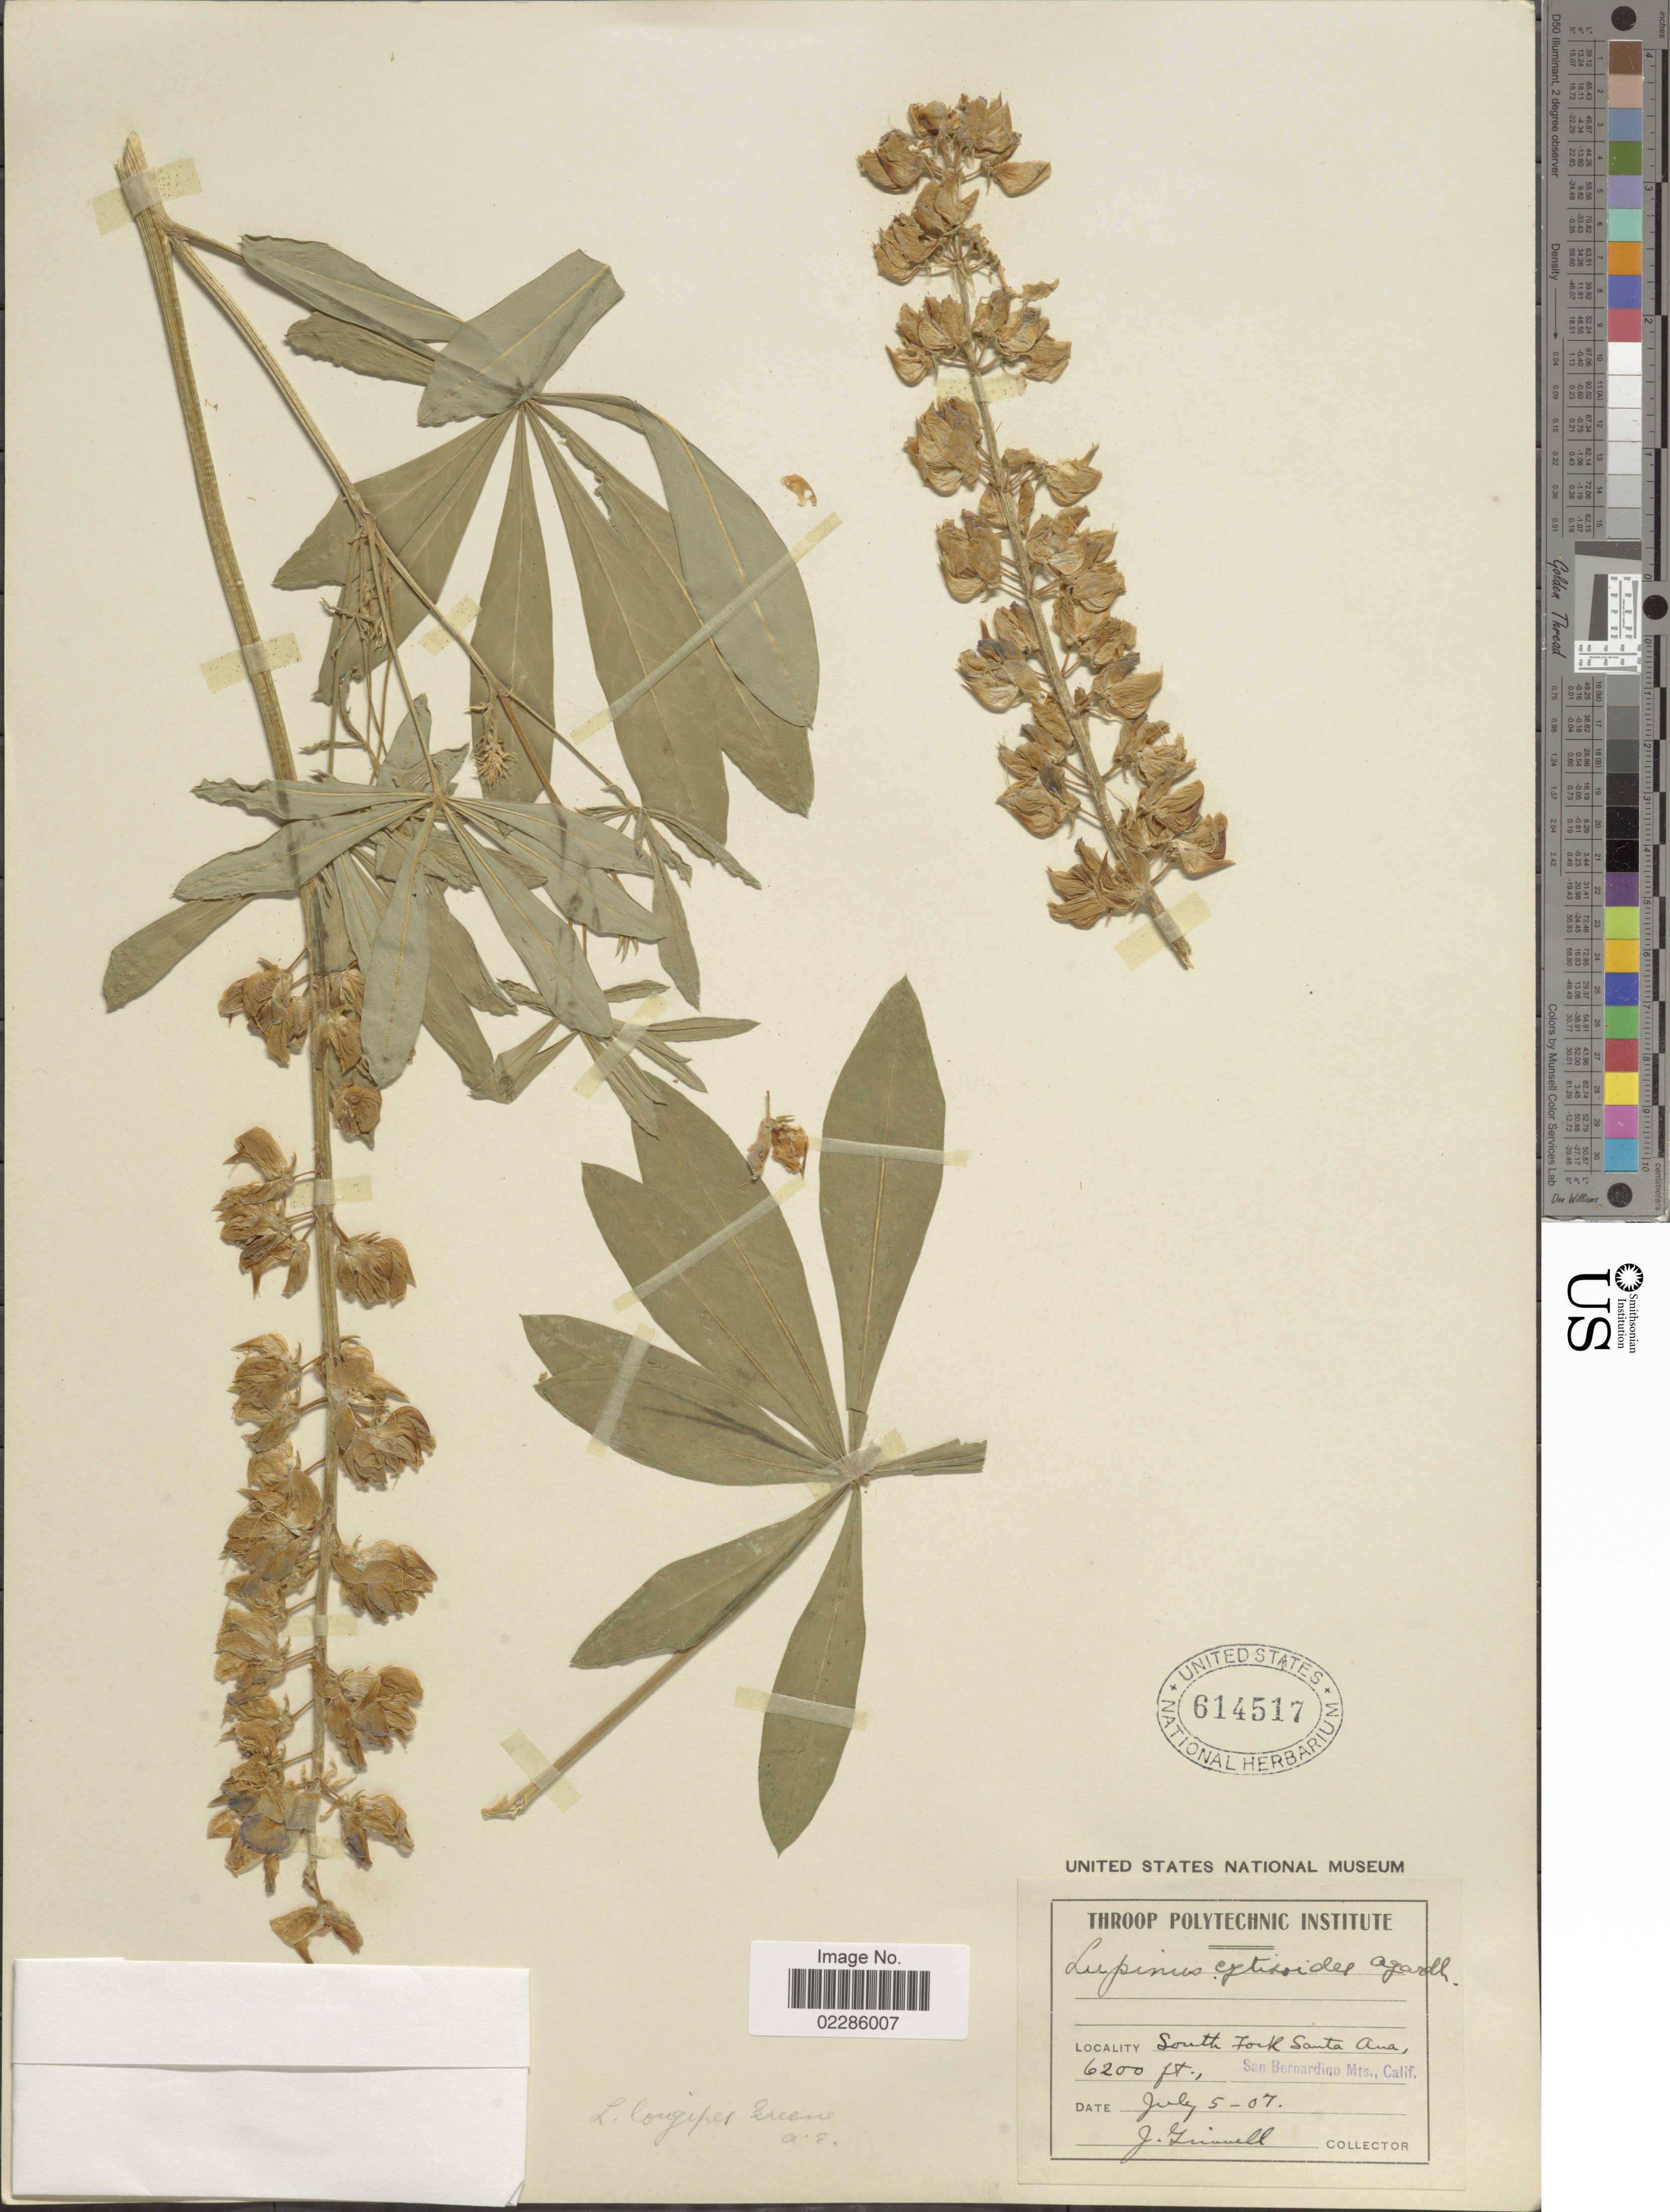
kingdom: Plantae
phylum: Tracheophyta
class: Magnoliopsida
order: Fabales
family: Fabaceae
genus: Lupinus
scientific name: Lupinus longipes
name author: Greene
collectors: J. Grinnell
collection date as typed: Transcribed d/m/y: 5/7/7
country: United States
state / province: California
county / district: San Bernardino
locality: South Fork Santa Ana, San Bernardino Mts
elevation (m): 1890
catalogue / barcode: US 614517